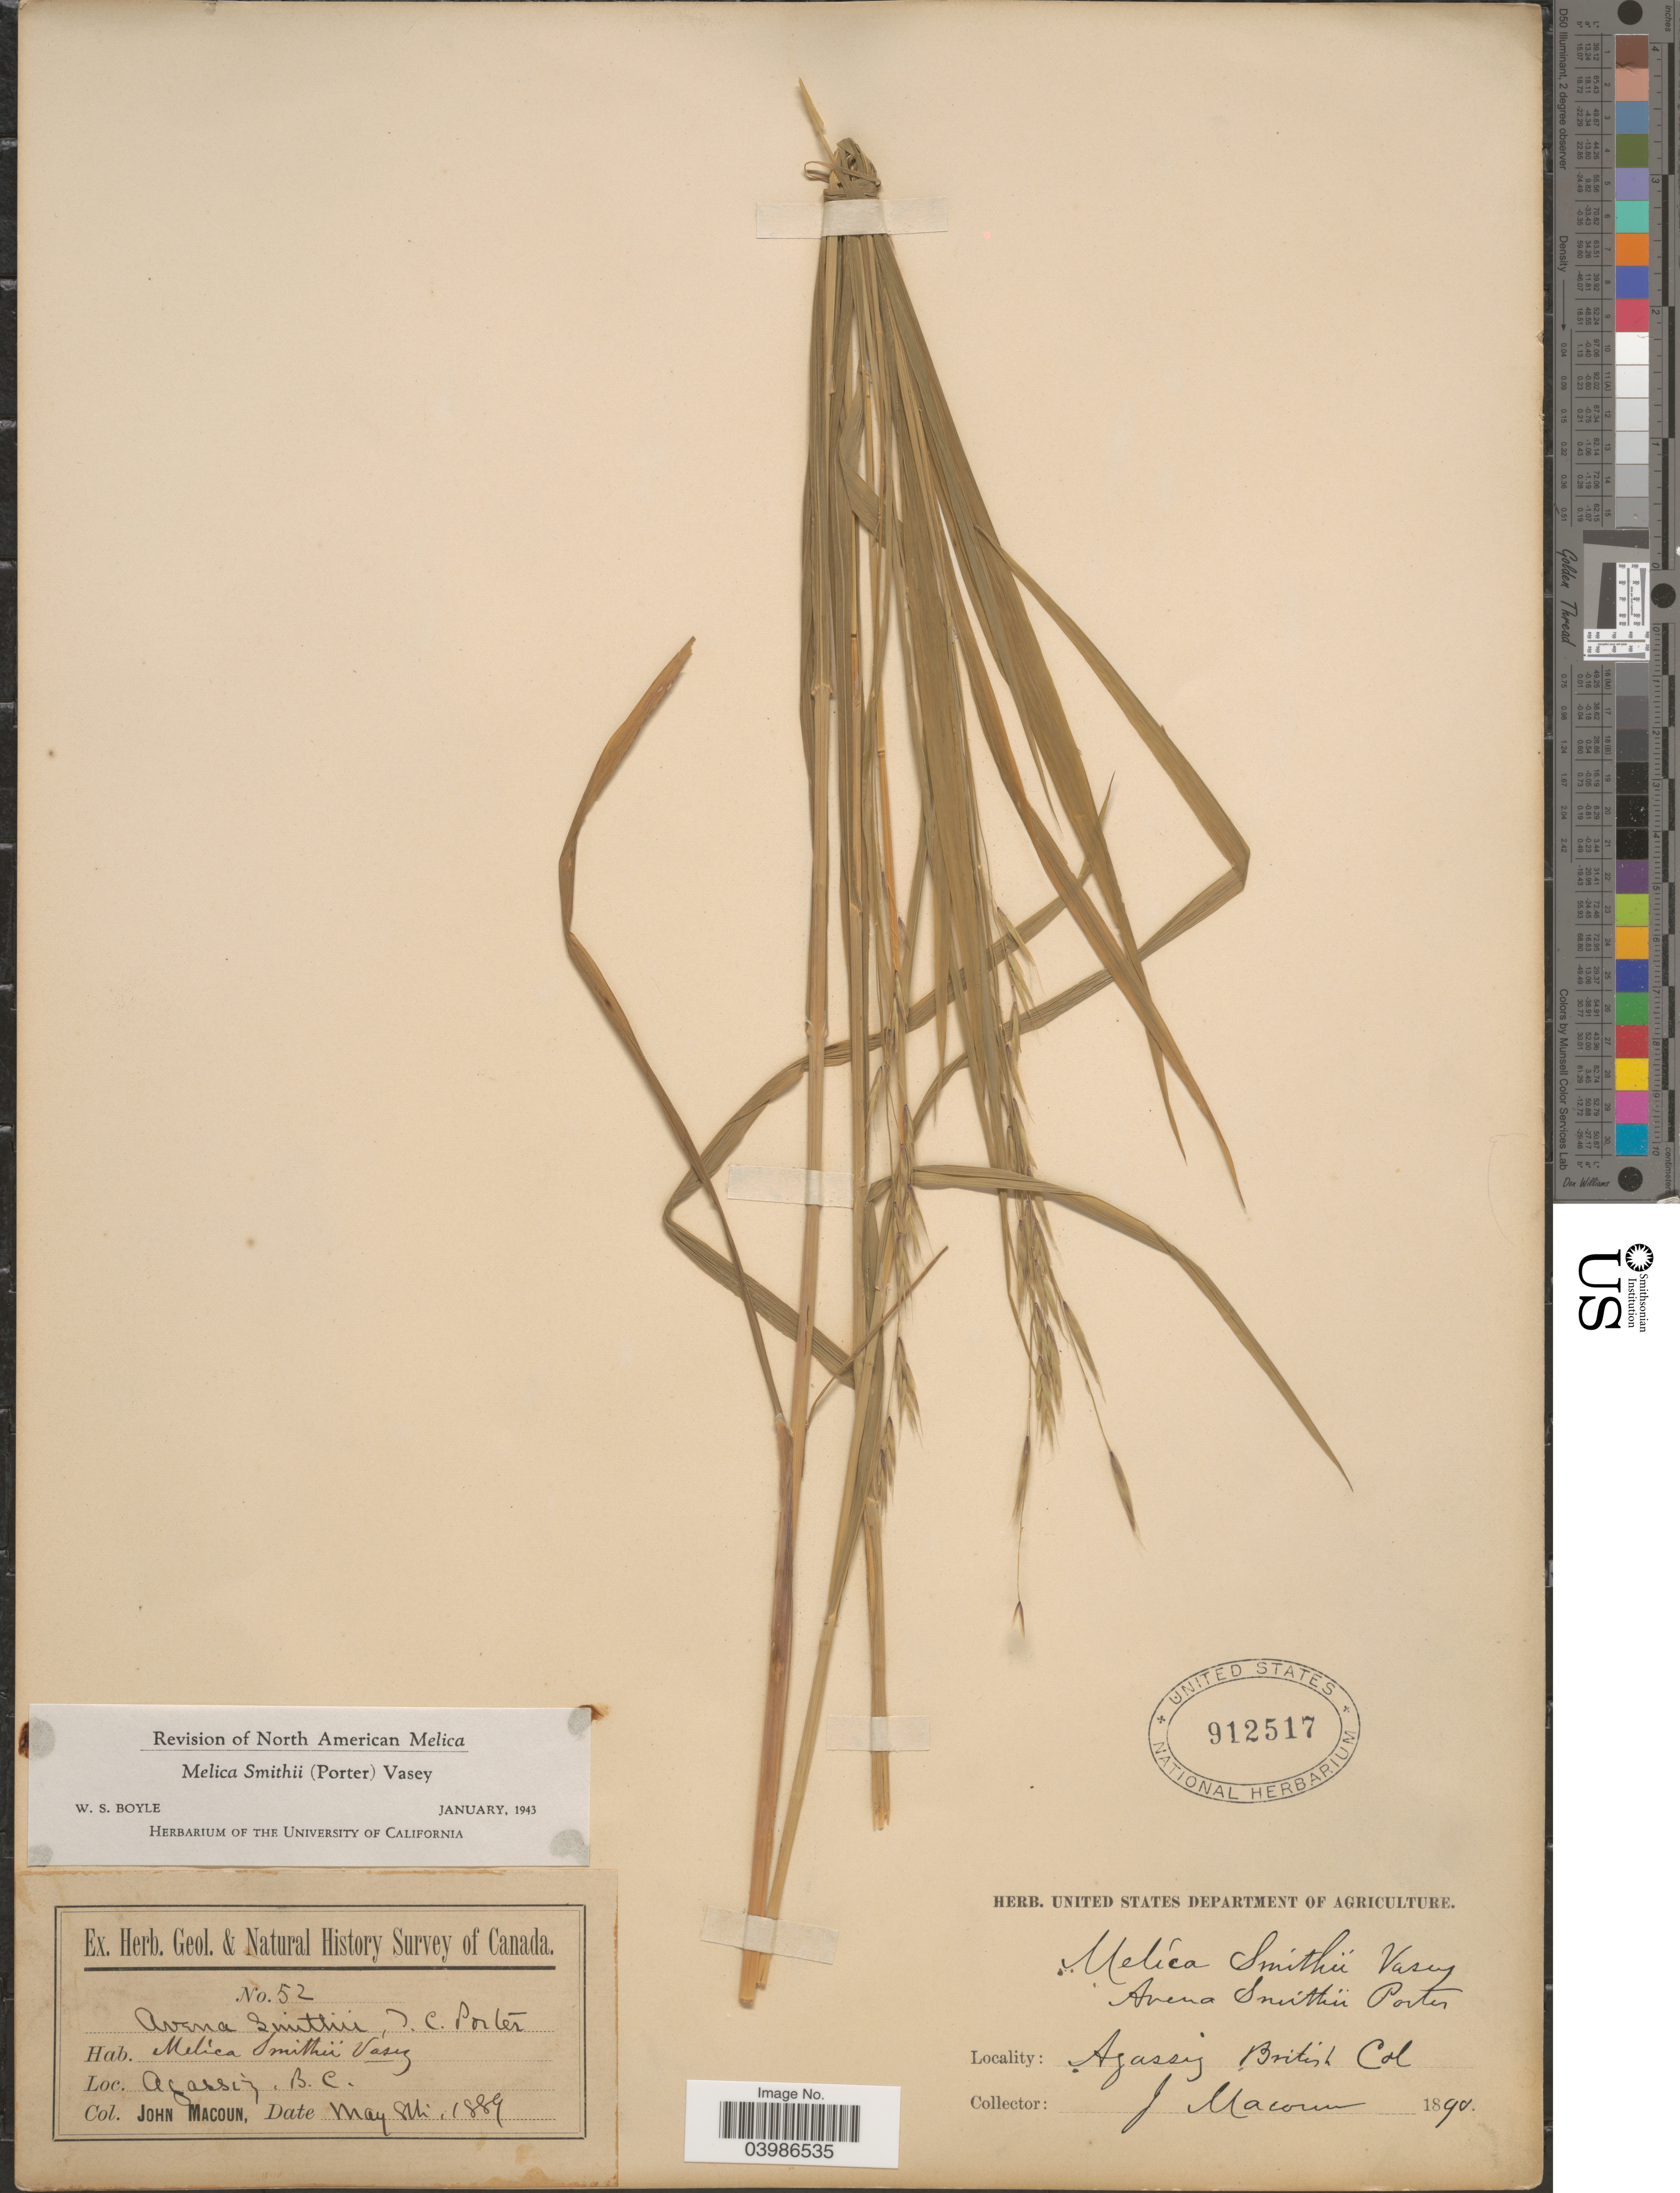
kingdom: Plantae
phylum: Tracheophyta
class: Liliopsida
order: Poales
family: Poaceae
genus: Melica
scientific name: Melica smithii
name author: (Porter ex A. Gray) Vasey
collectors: J. Macoun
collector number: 52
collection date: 1889-05-08/1890-05-08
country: Canada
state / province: British Columbia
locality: Agassy, B.C.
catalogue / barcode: US 912517